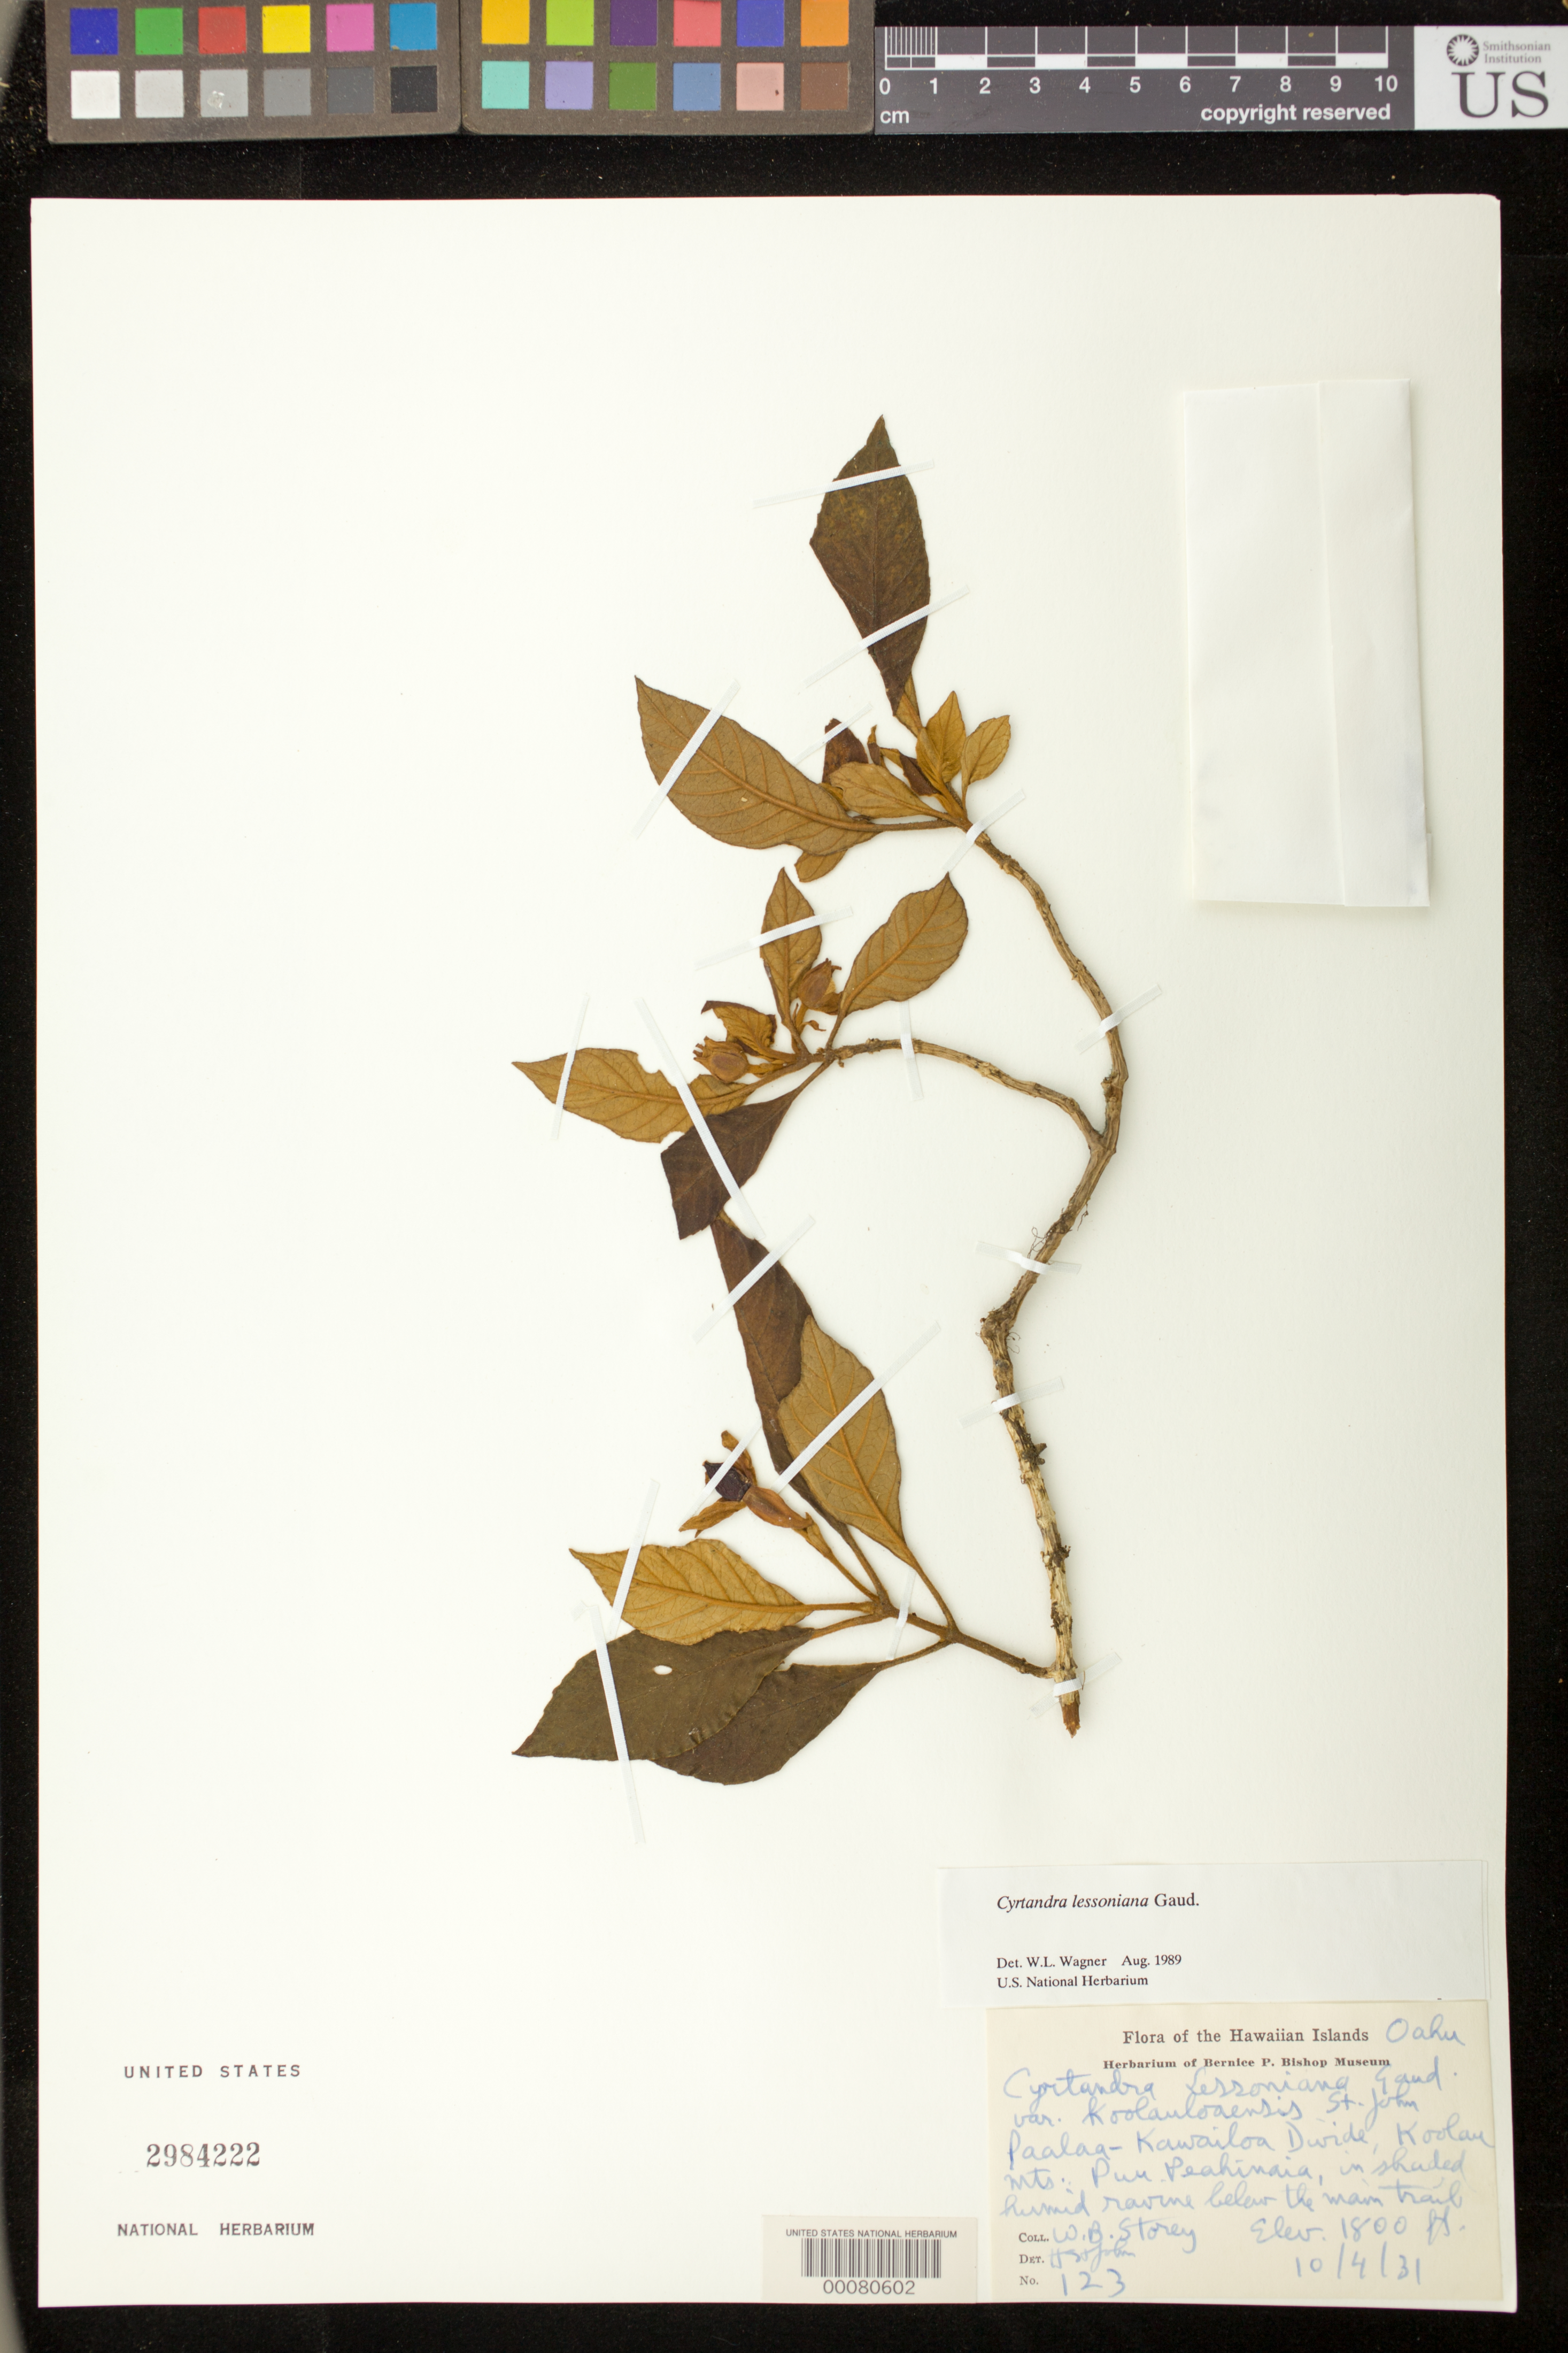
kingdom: Plantae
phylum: Tracheophyta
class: Magnoliopsida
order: Lamiales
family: Gesneriaceae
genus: Cyrtandra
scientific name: Cyrtandra lessoniana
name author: Gaudich.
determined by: St. John, H.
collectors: W. Storey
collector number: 123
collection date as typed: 1931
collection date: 1931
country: United States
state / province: Hawaii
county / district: Honolulu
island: Oahu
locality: Paalaa-Kawailoa divide, Koolau mts, Puu Peahinaia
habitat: In shaded humid ravine below the main trail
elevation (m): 549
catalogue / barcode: US 2984222